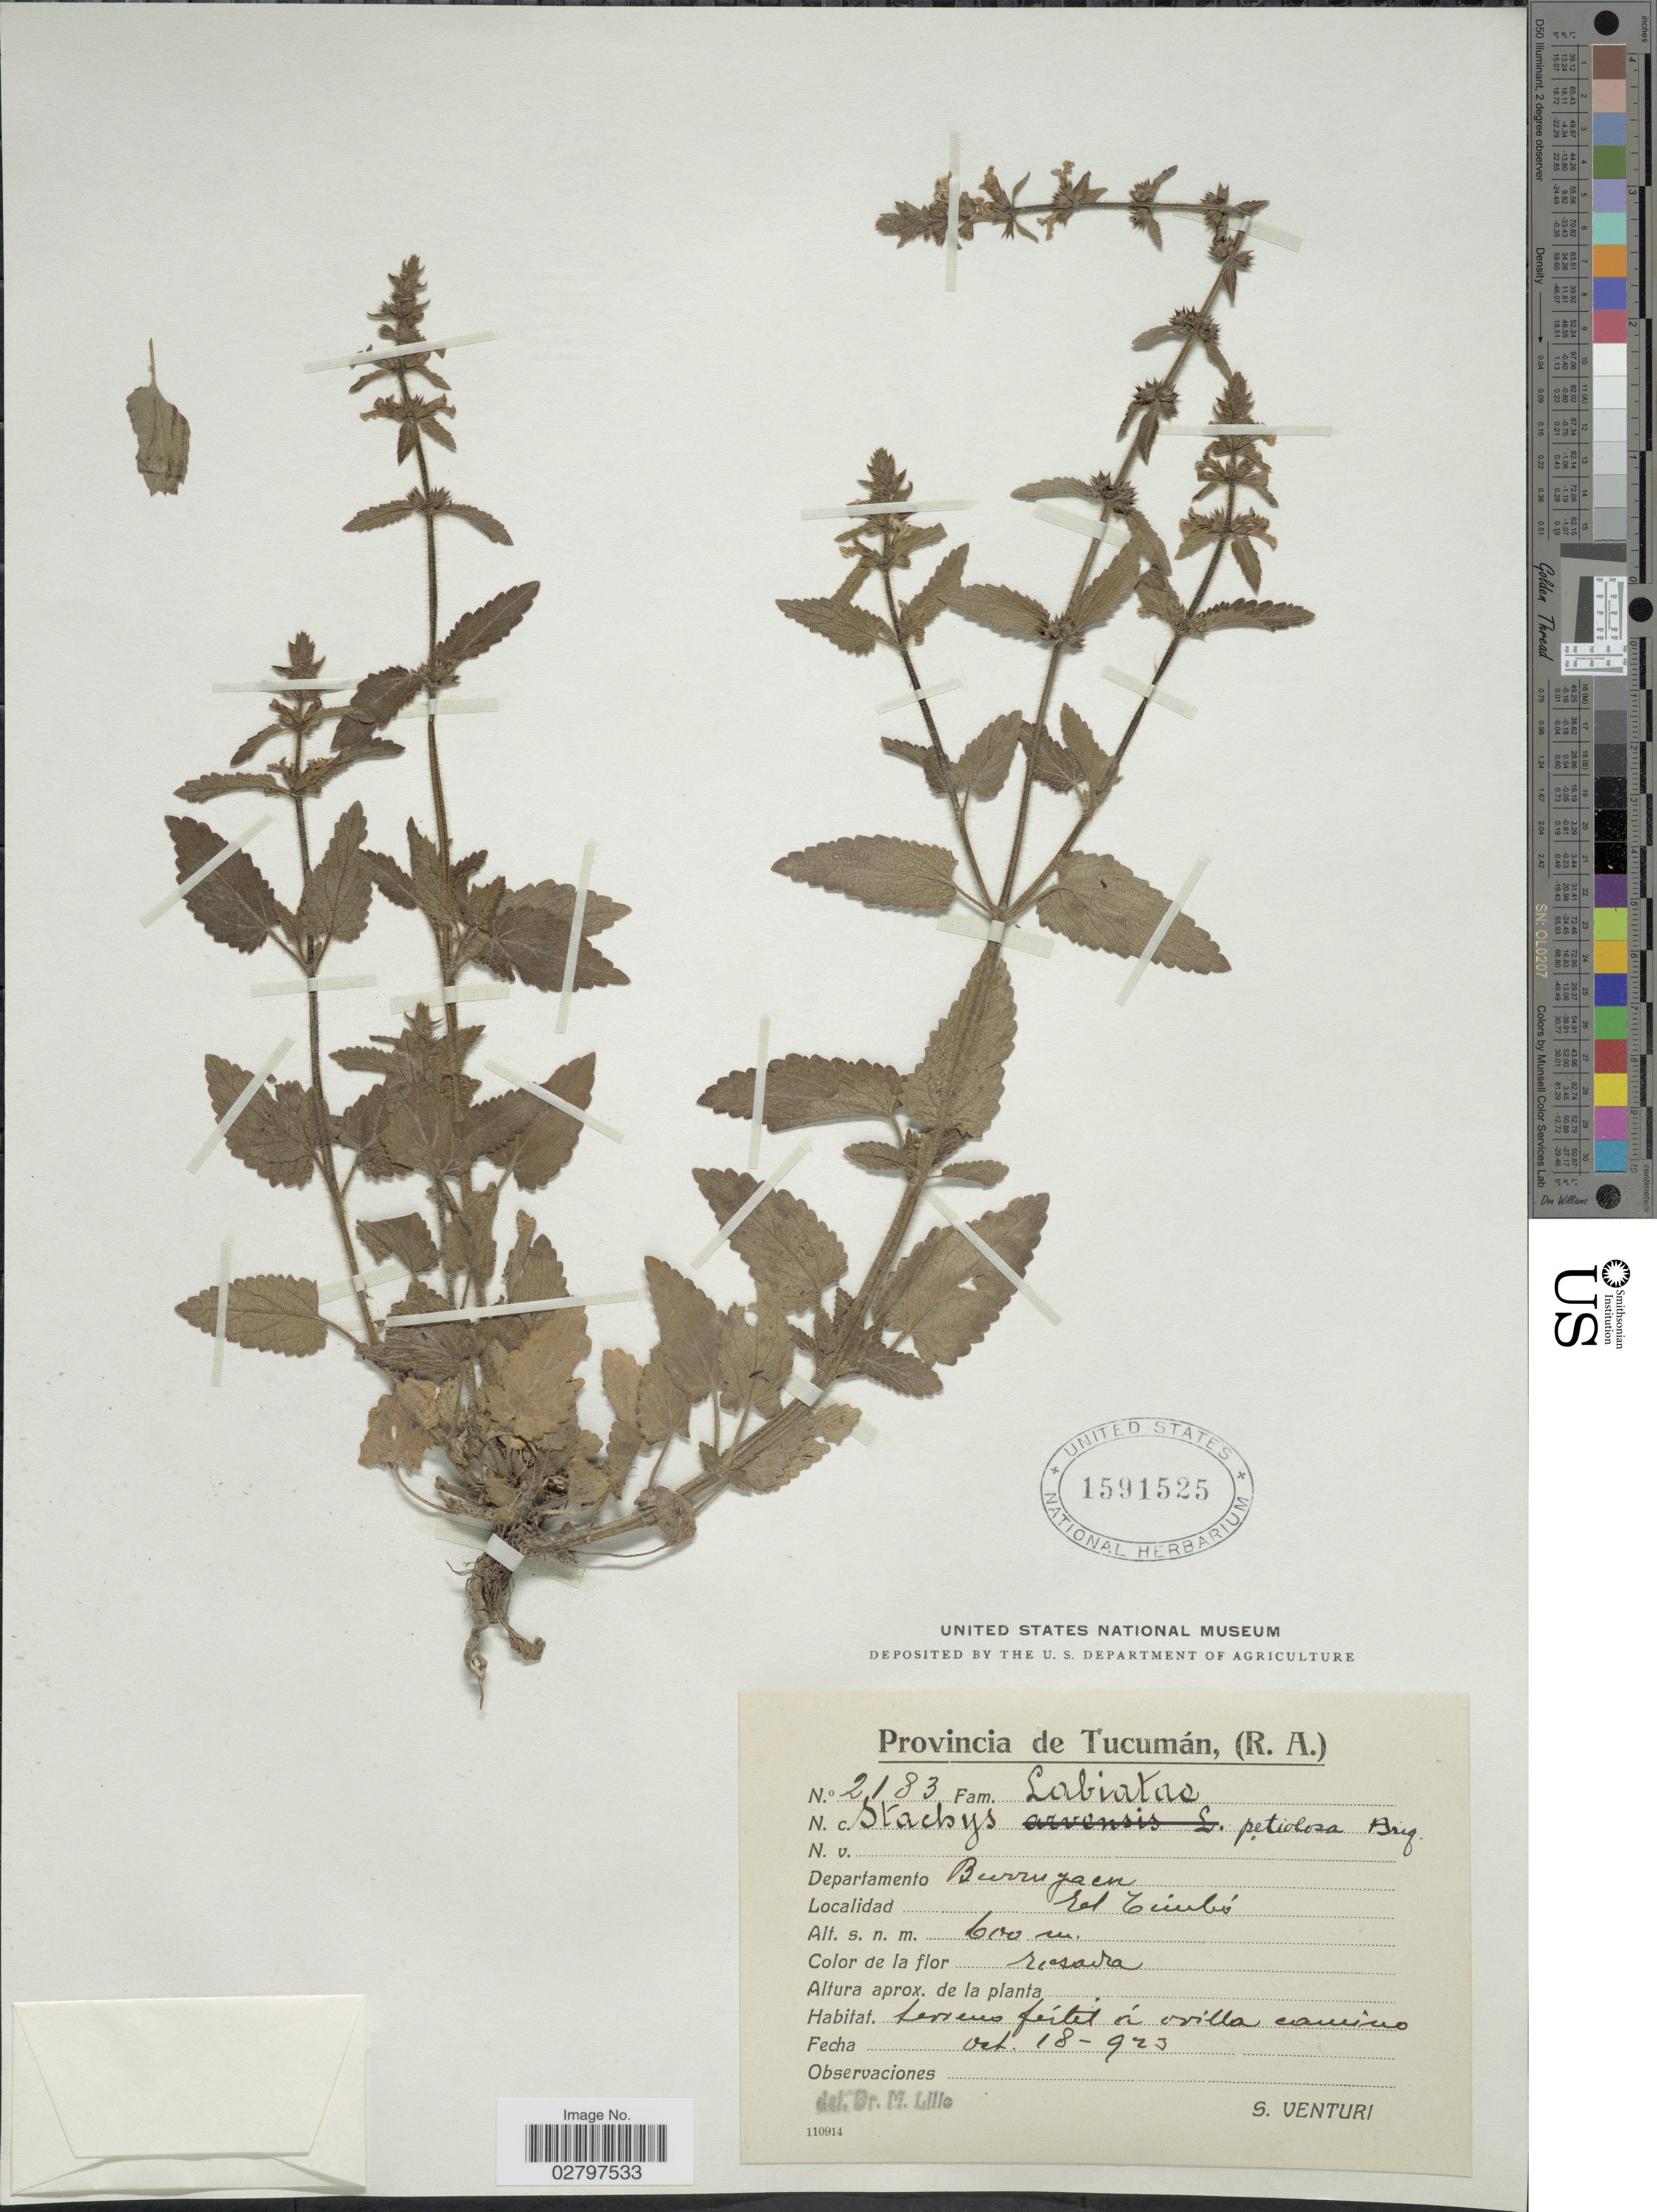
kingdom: Plantae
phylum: Tracheophyta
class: Magnoliopsida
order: Lamiales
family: Lamiaceae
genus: Stachys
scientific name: Stachys petiolosa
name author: Briq.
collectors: S. Venturi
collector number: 2183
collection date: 1923-10-18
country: Argentina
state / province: Tucuman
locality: Departamento Burruyacu, El Timbó.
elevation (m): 600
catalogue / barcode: US 1591525